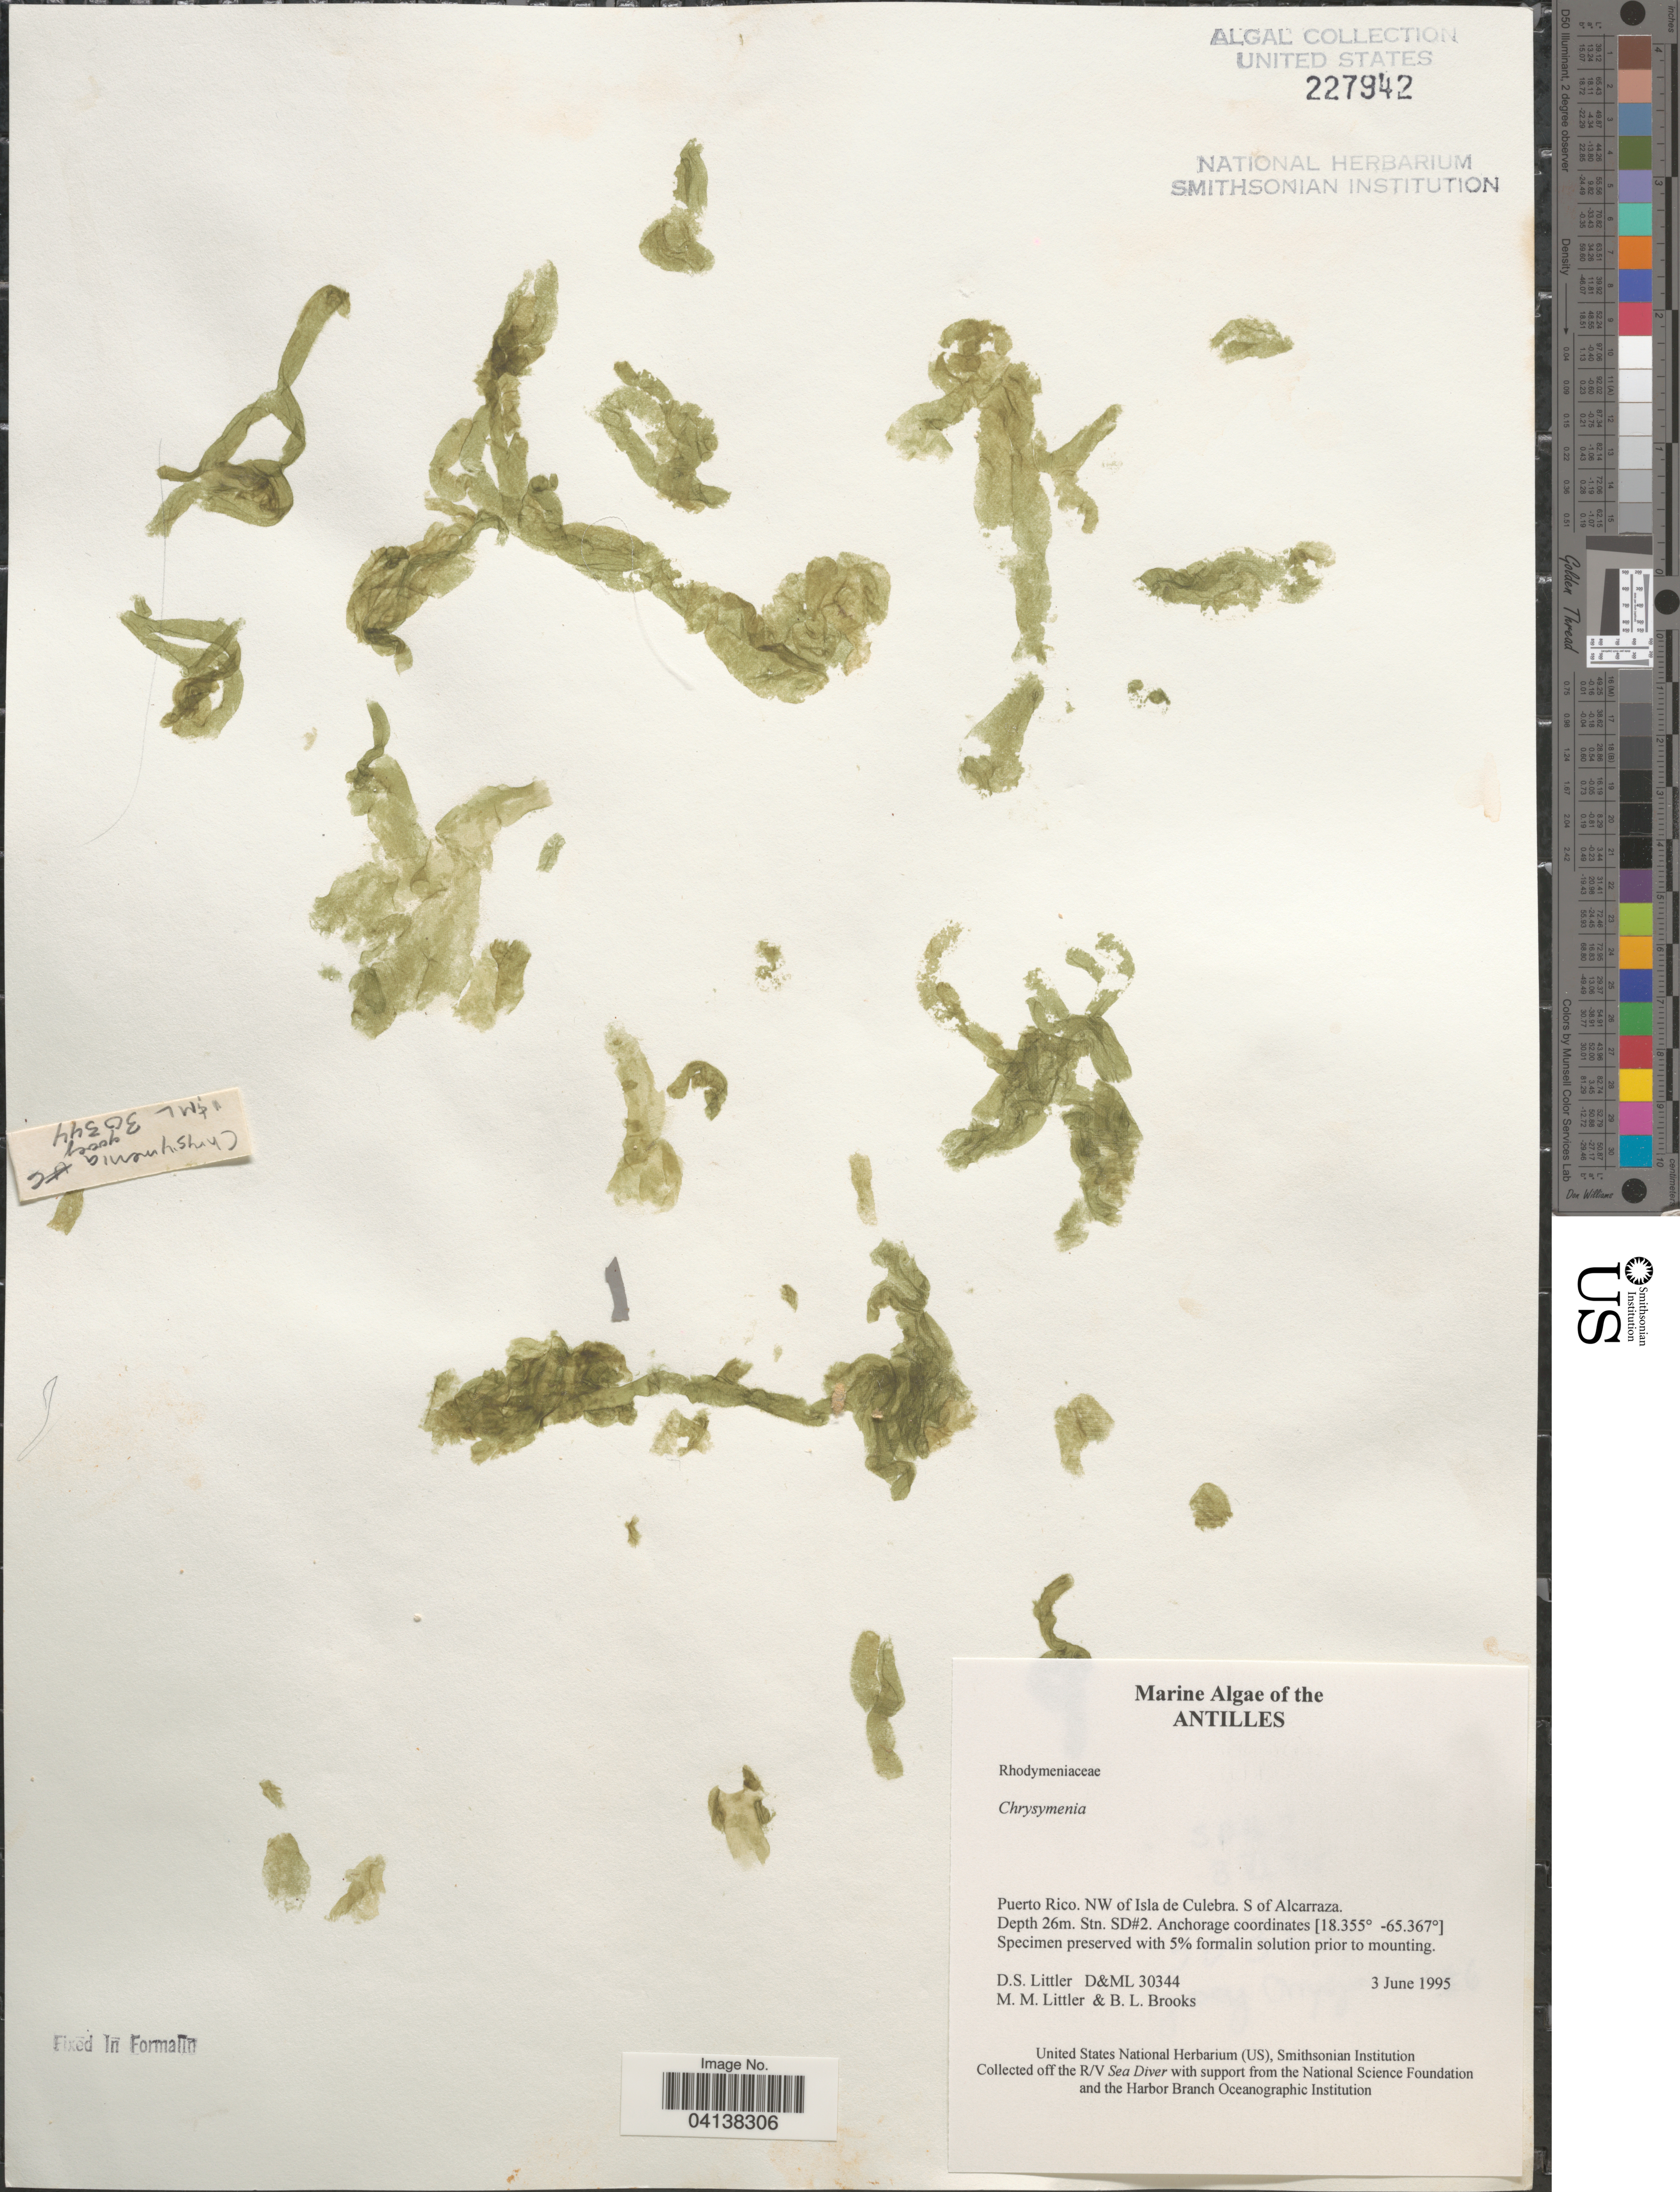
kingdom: Plantae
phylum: Rhodophyta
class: Florideophyceae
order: Rhodymeniales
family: Rhodymeniaceae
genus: Chrysymenia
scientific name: Chrysymenia sp.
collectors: D. S. Littler & B. Brooks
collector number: D&ML 30344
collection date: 1995-06-03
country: Puerto Rico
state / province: Culebra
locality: NW of Isla de Culebra. S of Alcarraza. Stn. SD#2. The Antilles.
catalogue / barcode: US 227942